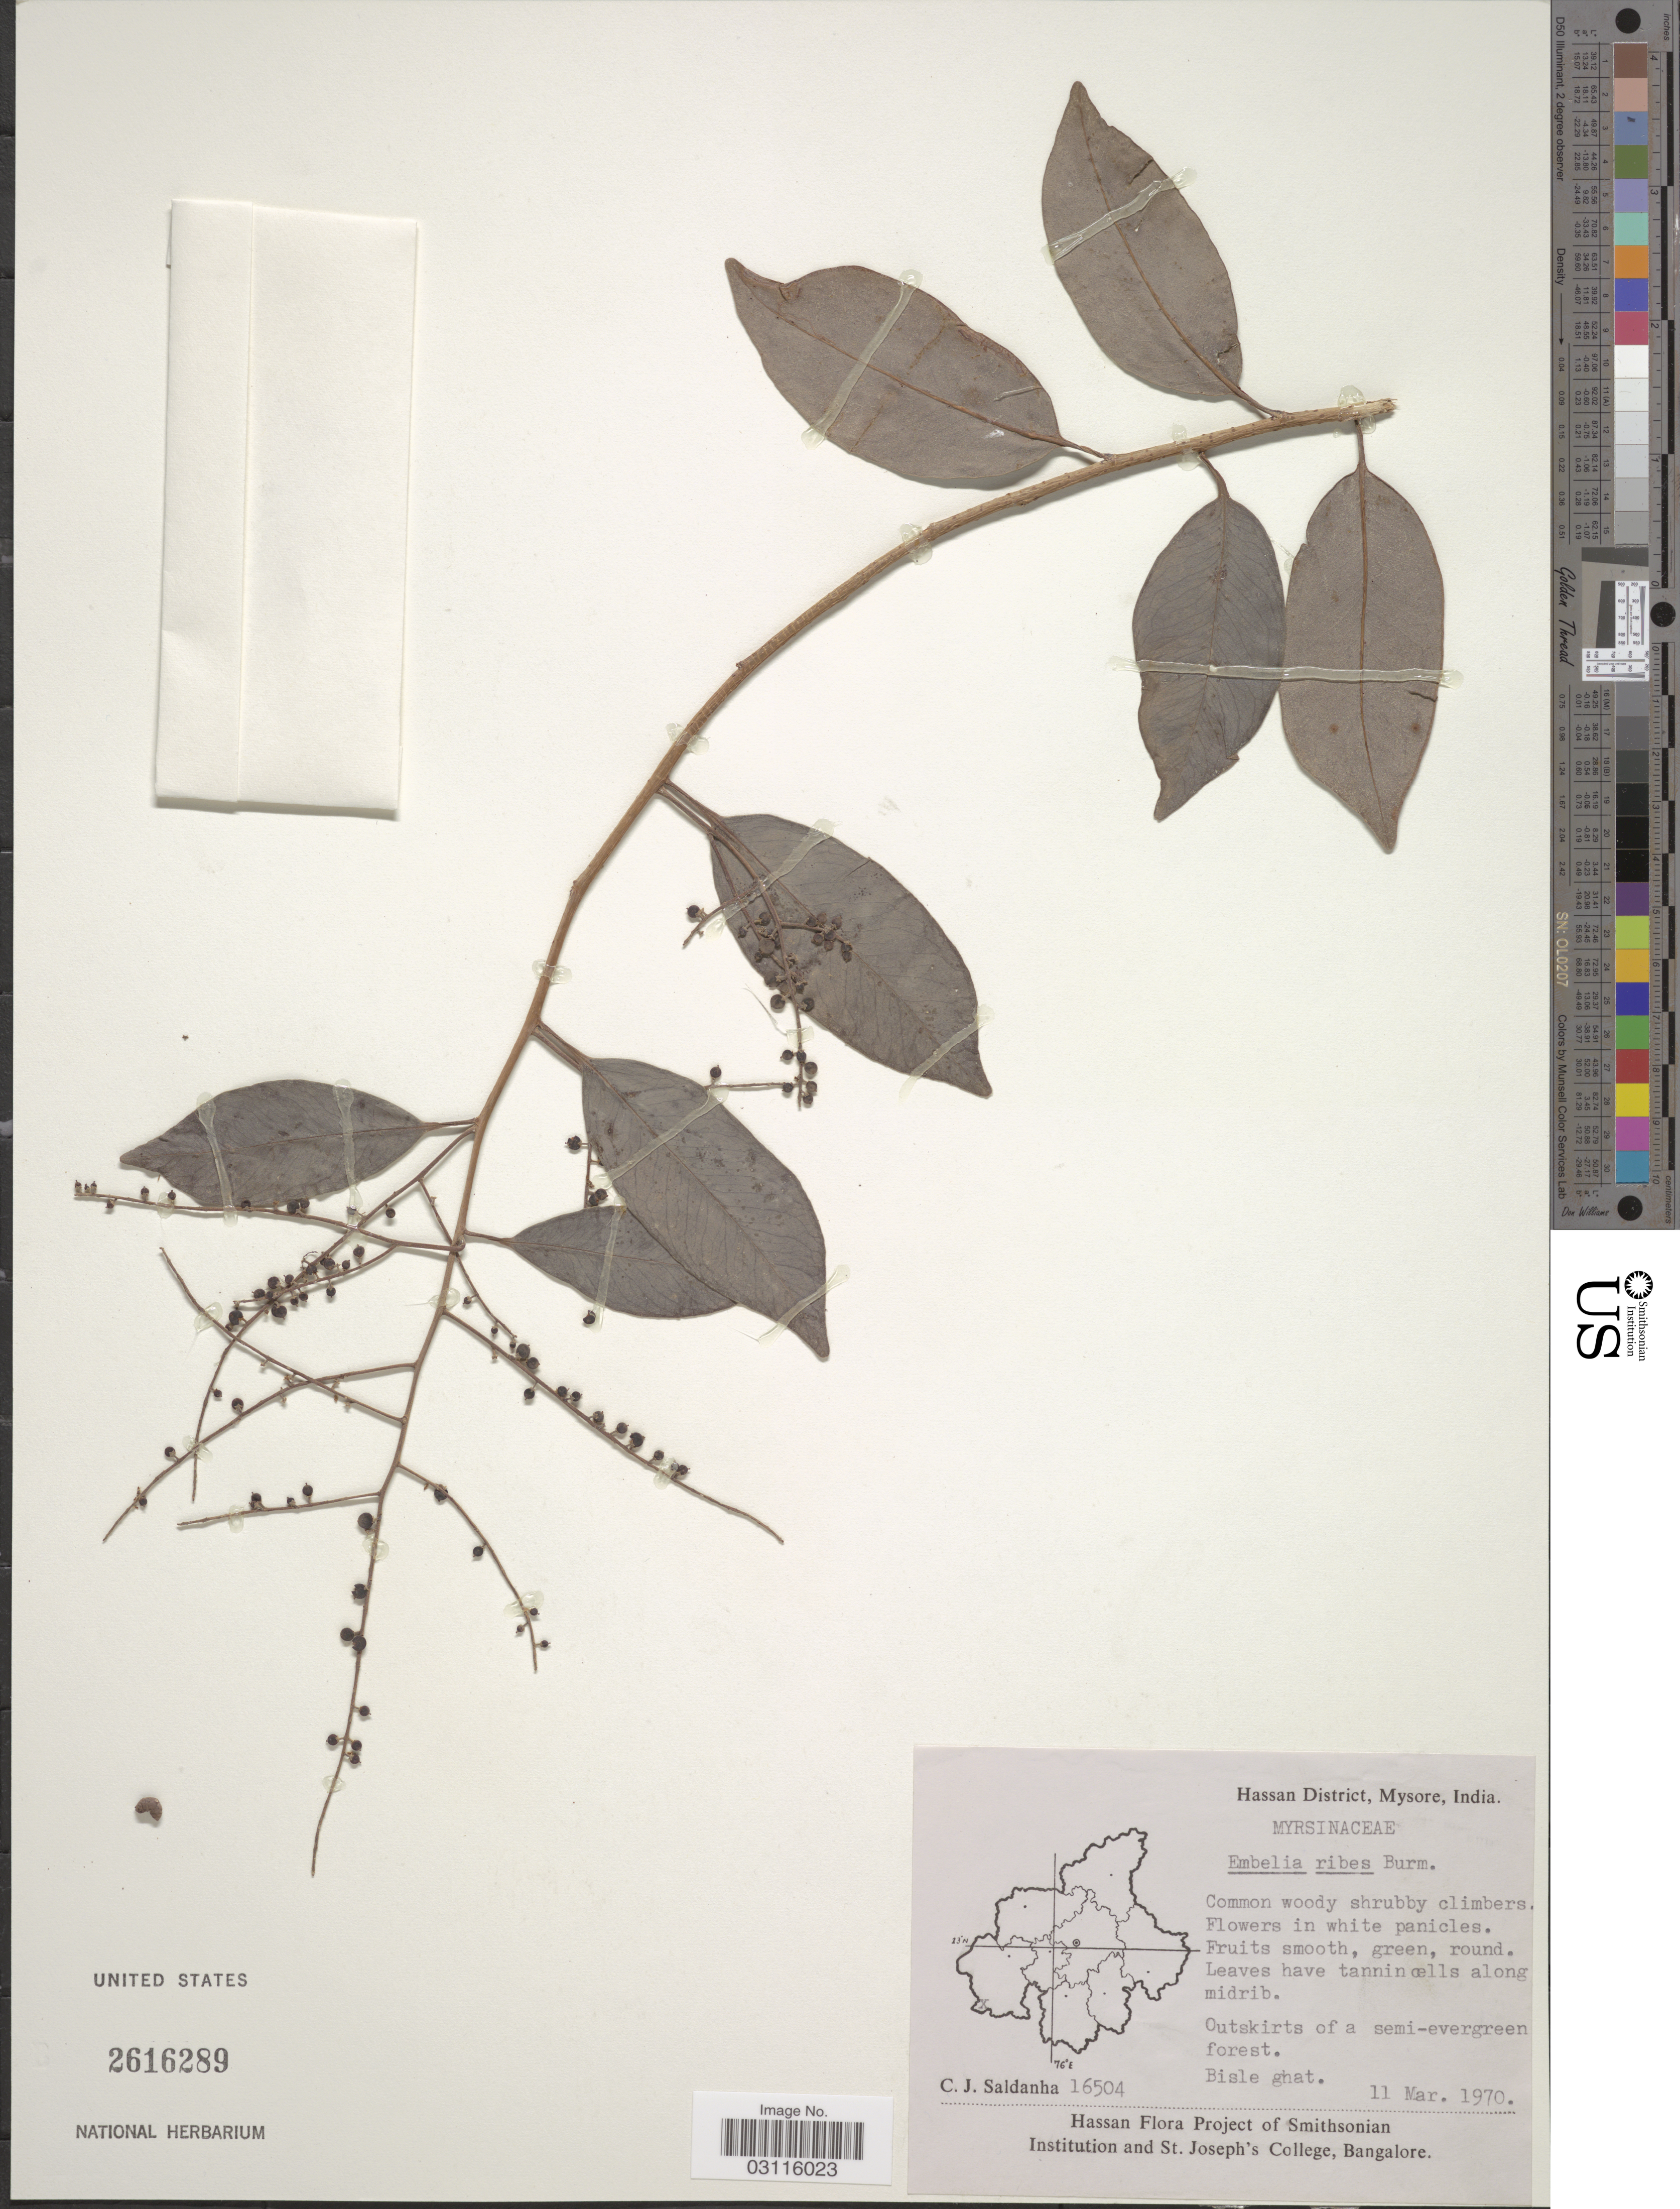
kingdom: Plantae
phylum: Tracheophyta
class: Magnoliopsida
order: Ericales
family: Primulaceae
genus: Embelia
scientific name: Embelia ribes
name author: Burm. f.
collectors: C. J. Saldanha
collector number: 16504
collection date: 1970-03-11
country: India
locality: Hassan District, Mysore, Bisle ghat.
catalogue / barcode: US 2616289